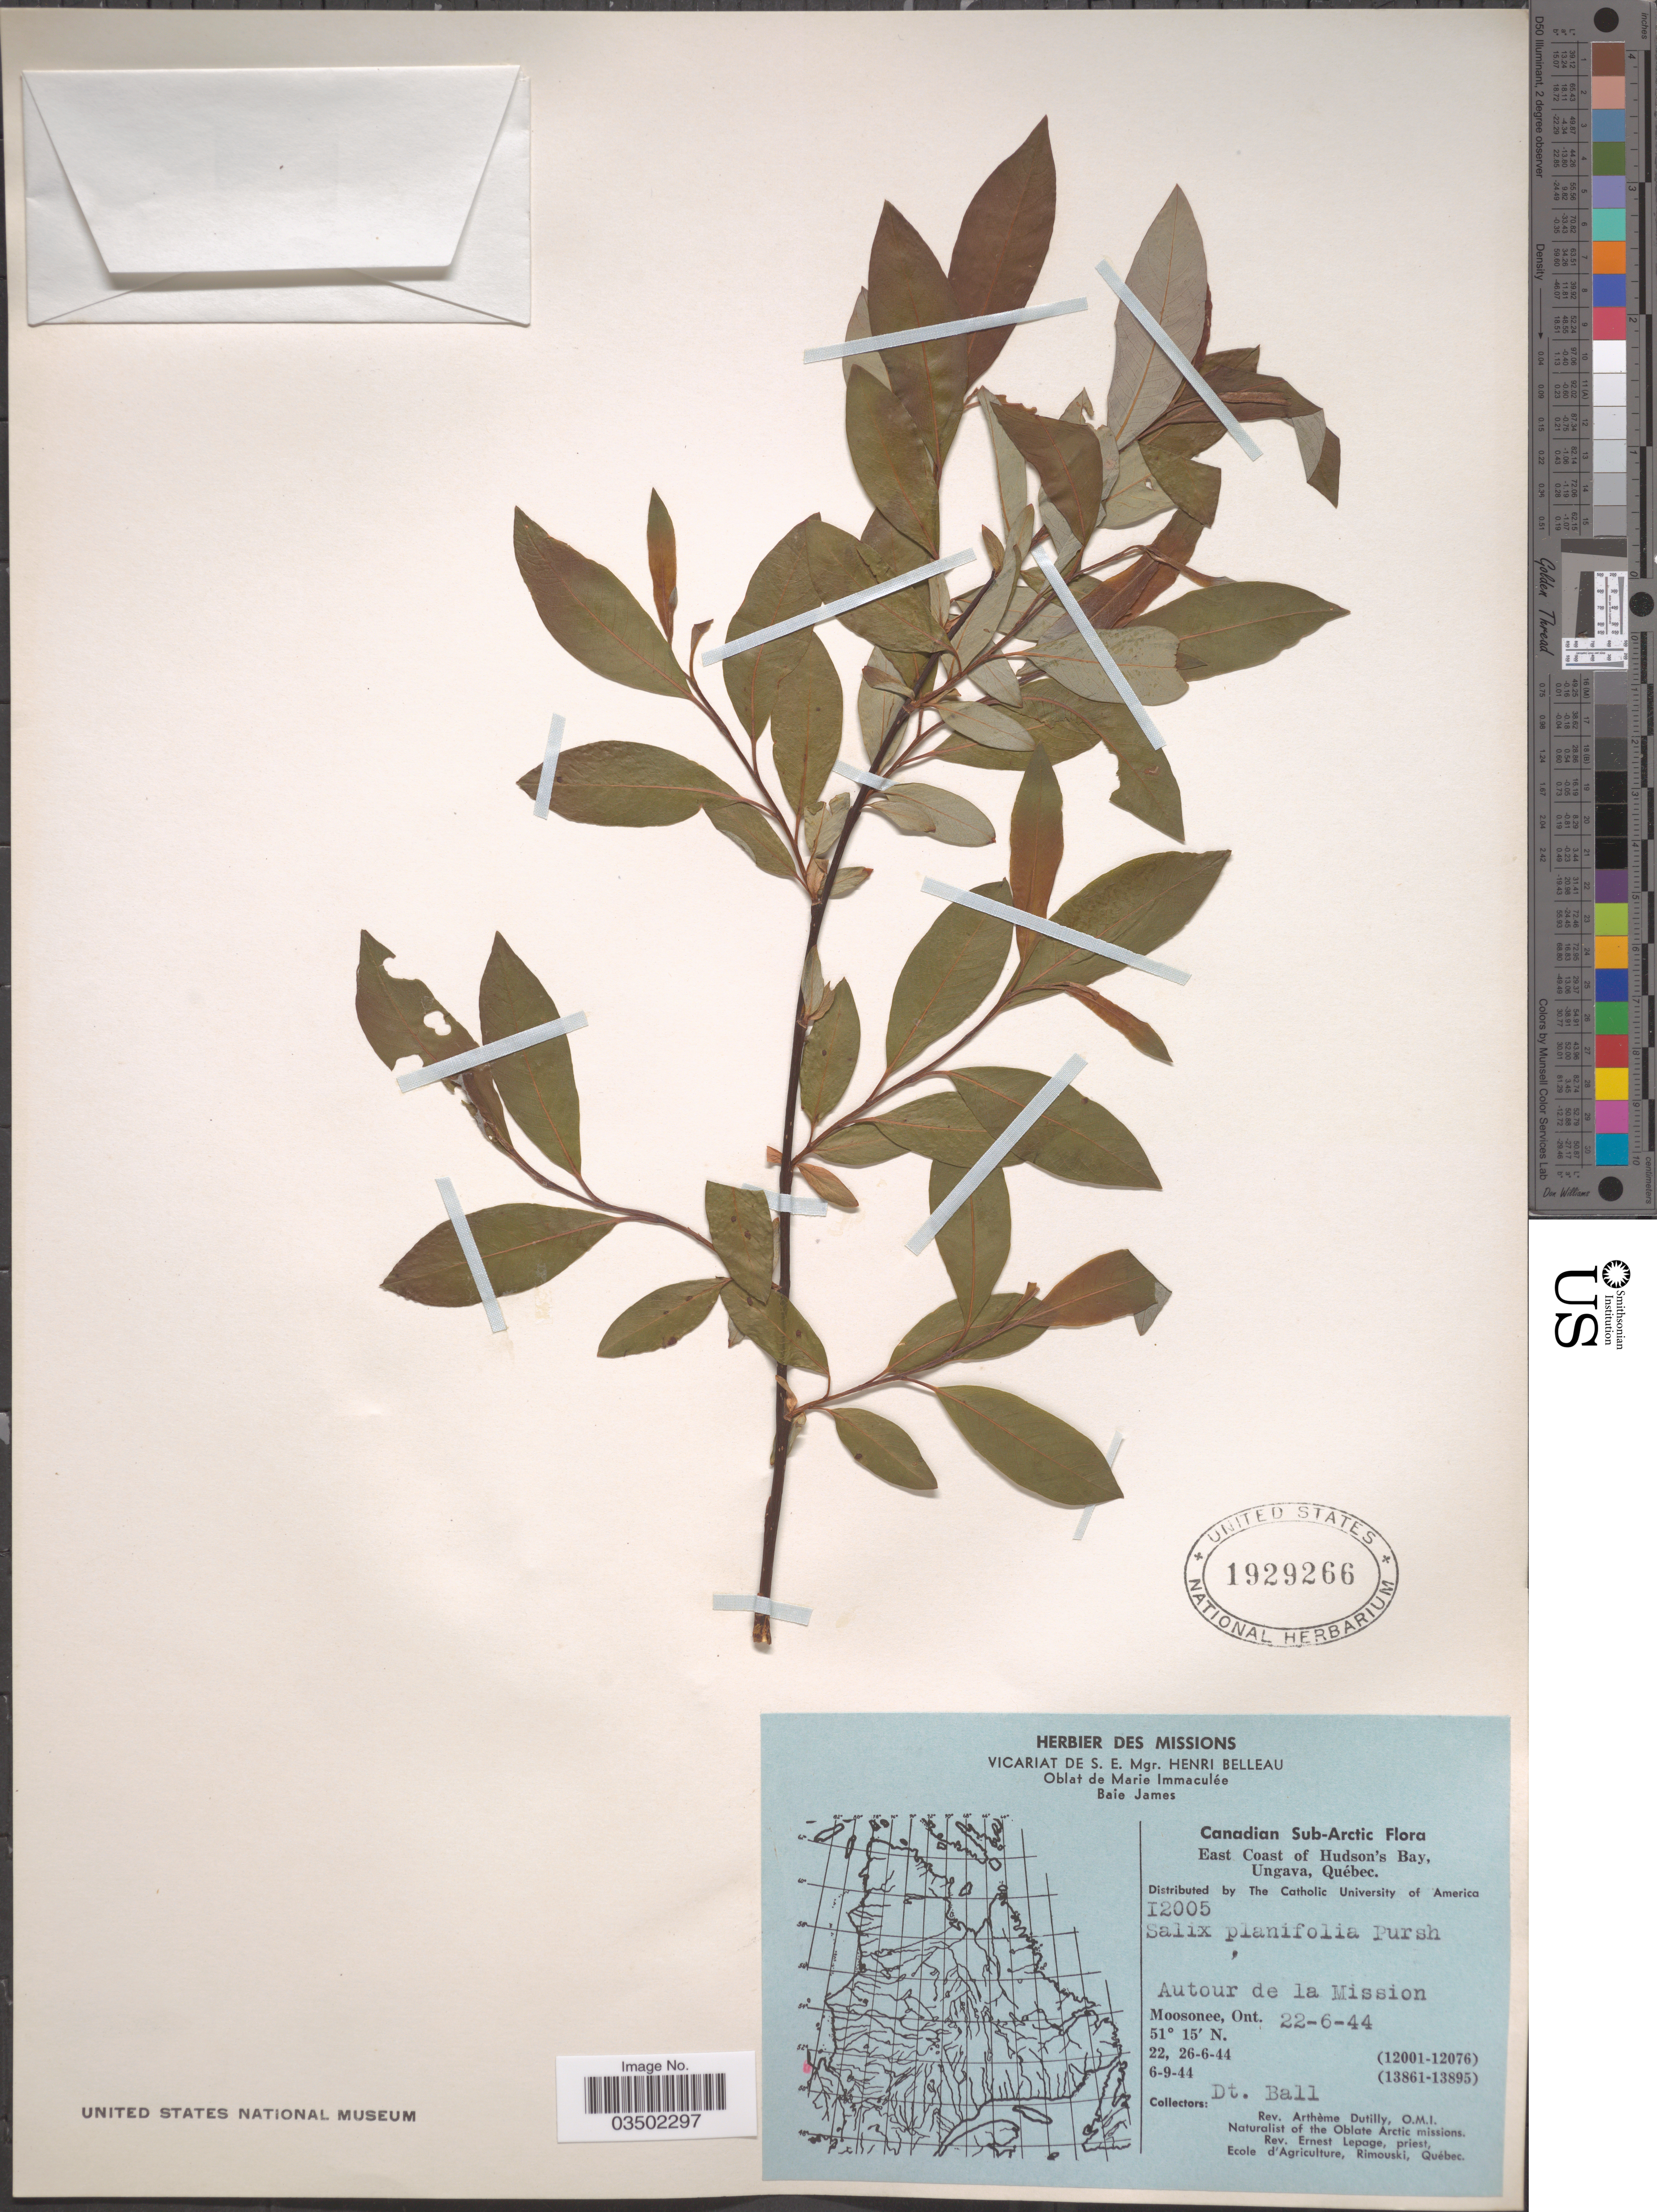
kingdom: Plantae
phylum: Tracheophyta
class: Magnoliopsida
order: Malpighiales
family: Salicaceae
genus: Salix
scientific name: Salix planifolia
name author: Pursh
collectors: A. Dutilly & E. Lepage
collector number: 12005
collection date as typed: Transcribed d/m/y: 22/6/44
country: Canada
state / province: Ontario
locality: Canadian Sub-Arctic. Autour de la Mission. Moosonee.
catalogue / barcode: US 1929266